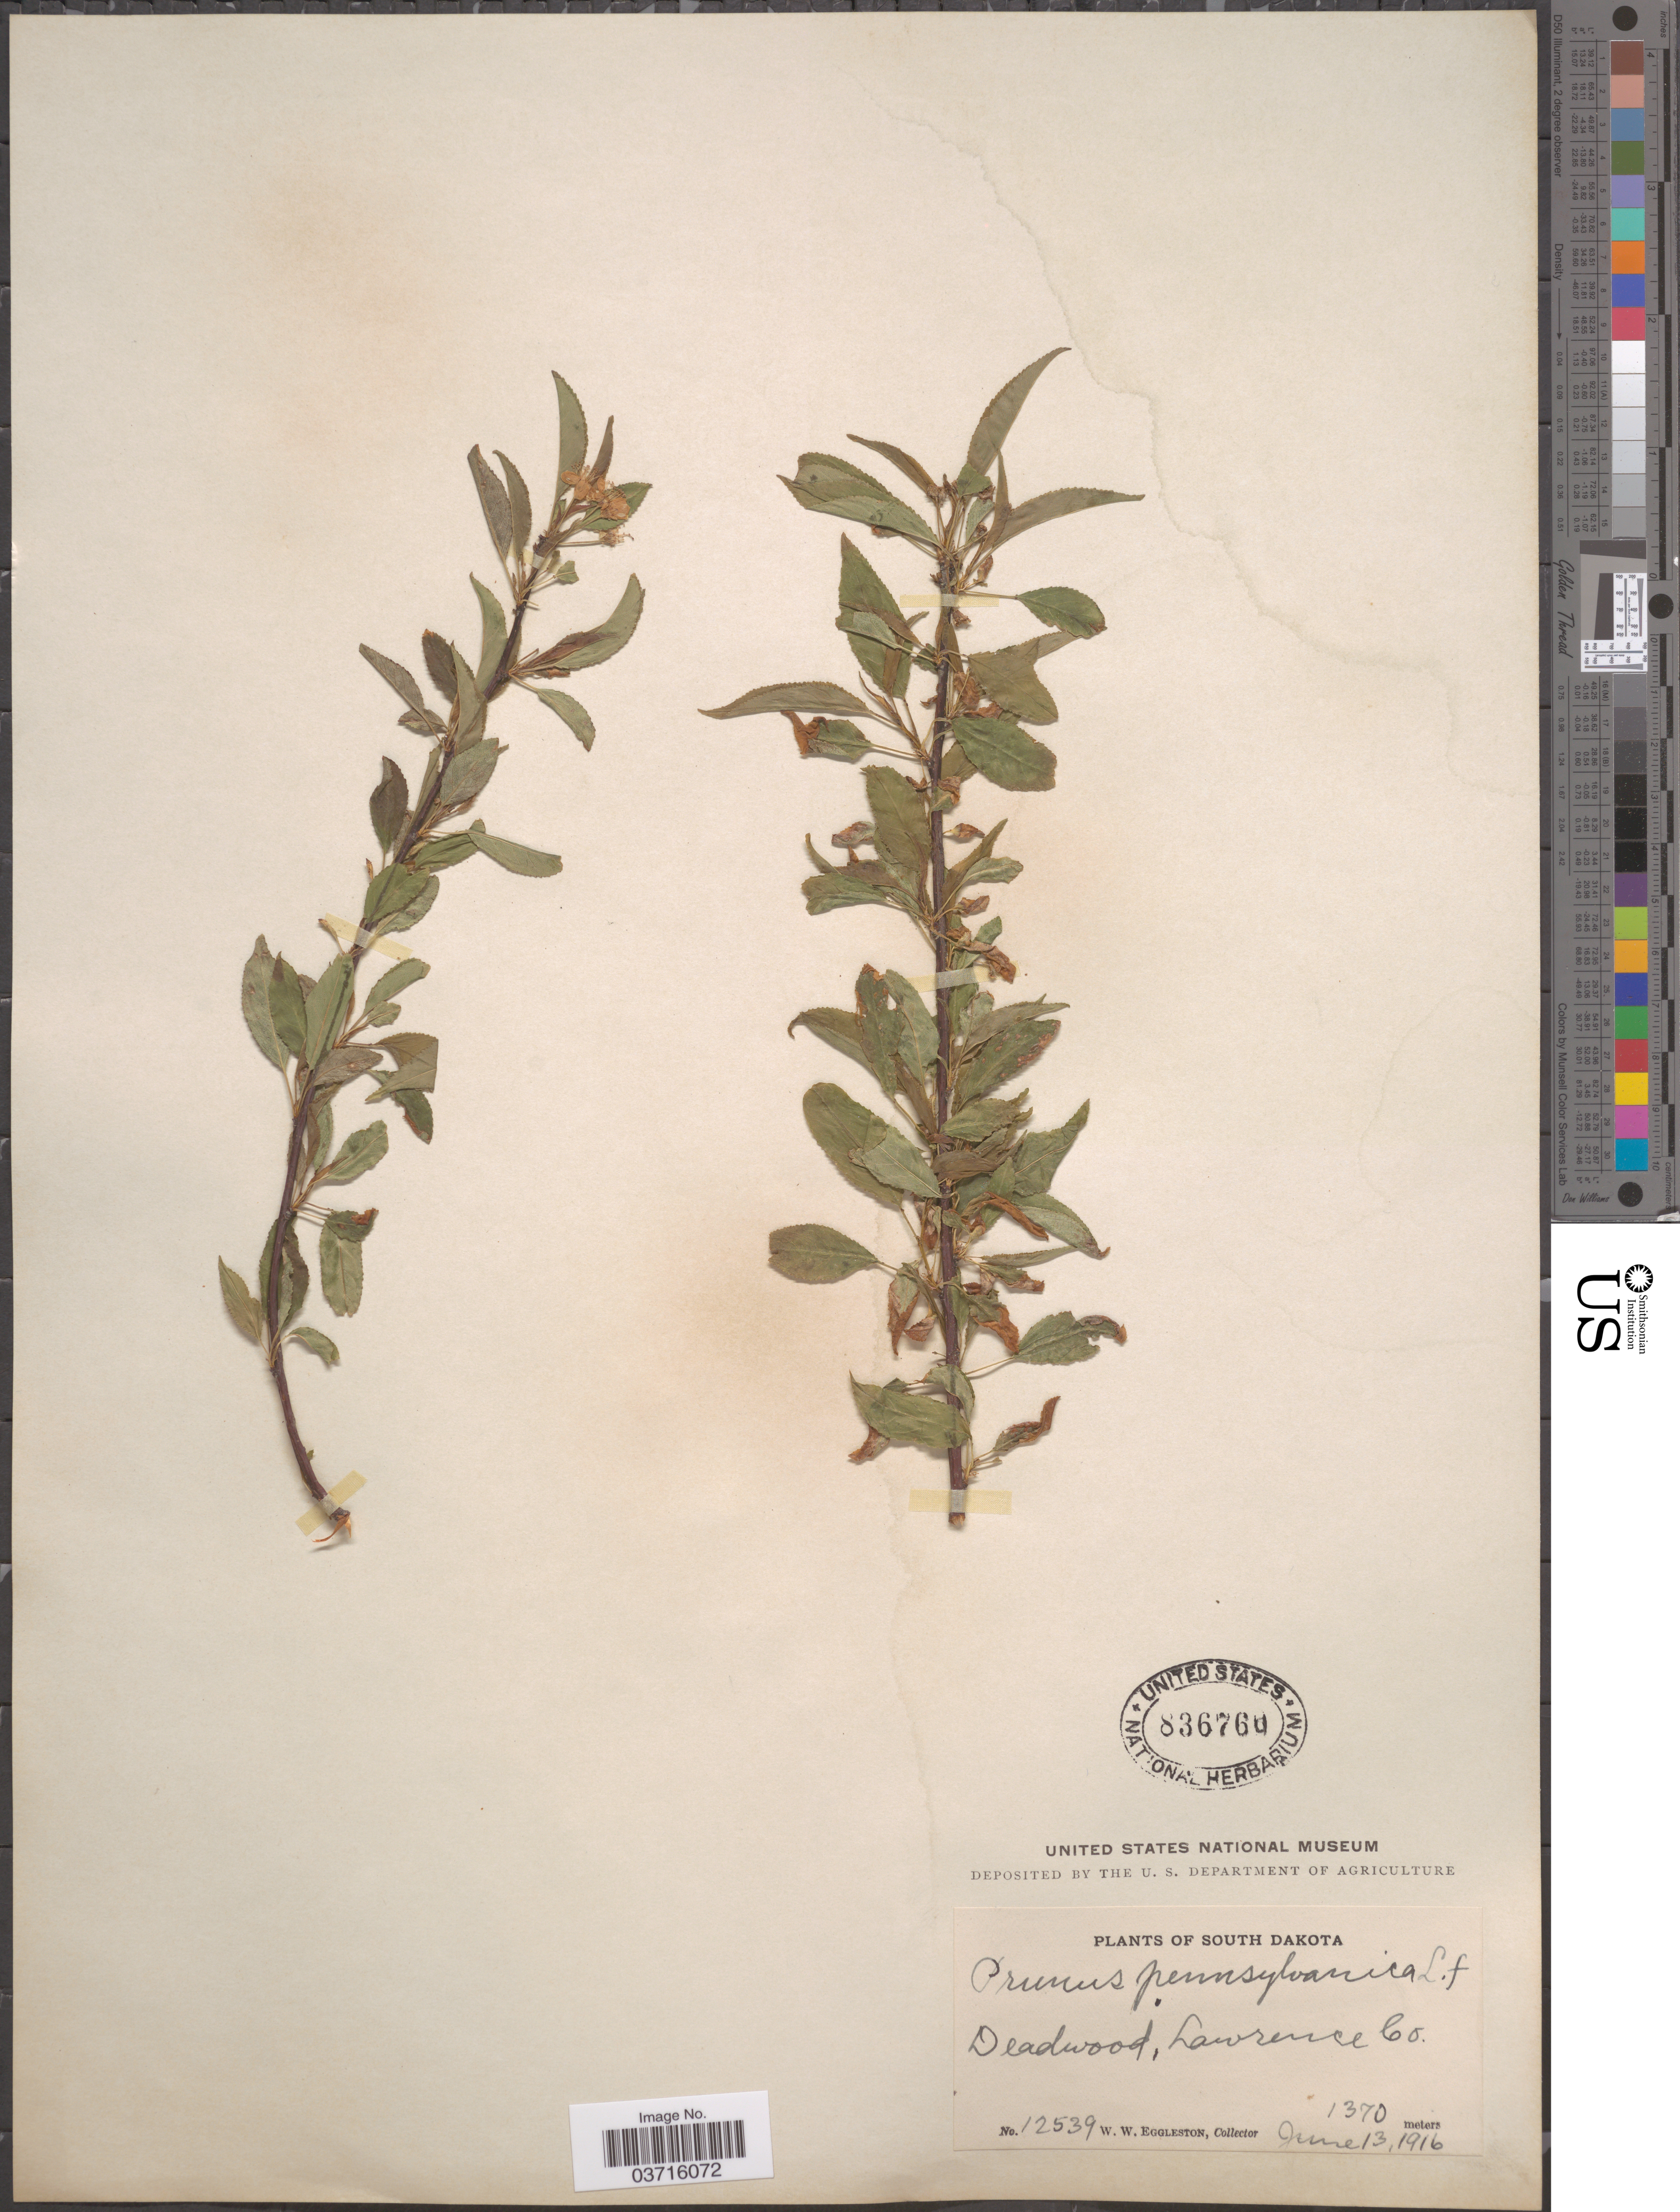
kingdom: Plantae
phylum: Tracheophyta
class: Magnoliopsida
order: Rosales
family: Rosaceae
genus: Prunus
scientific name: Prunus pensylvanica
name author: L. f.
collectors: W. W. Eggleston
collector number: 12539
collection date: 1916-06-13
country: United States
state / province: South Dakota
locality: Deadwood, Lawrence Co.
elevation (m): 1370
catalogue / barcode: US 836760